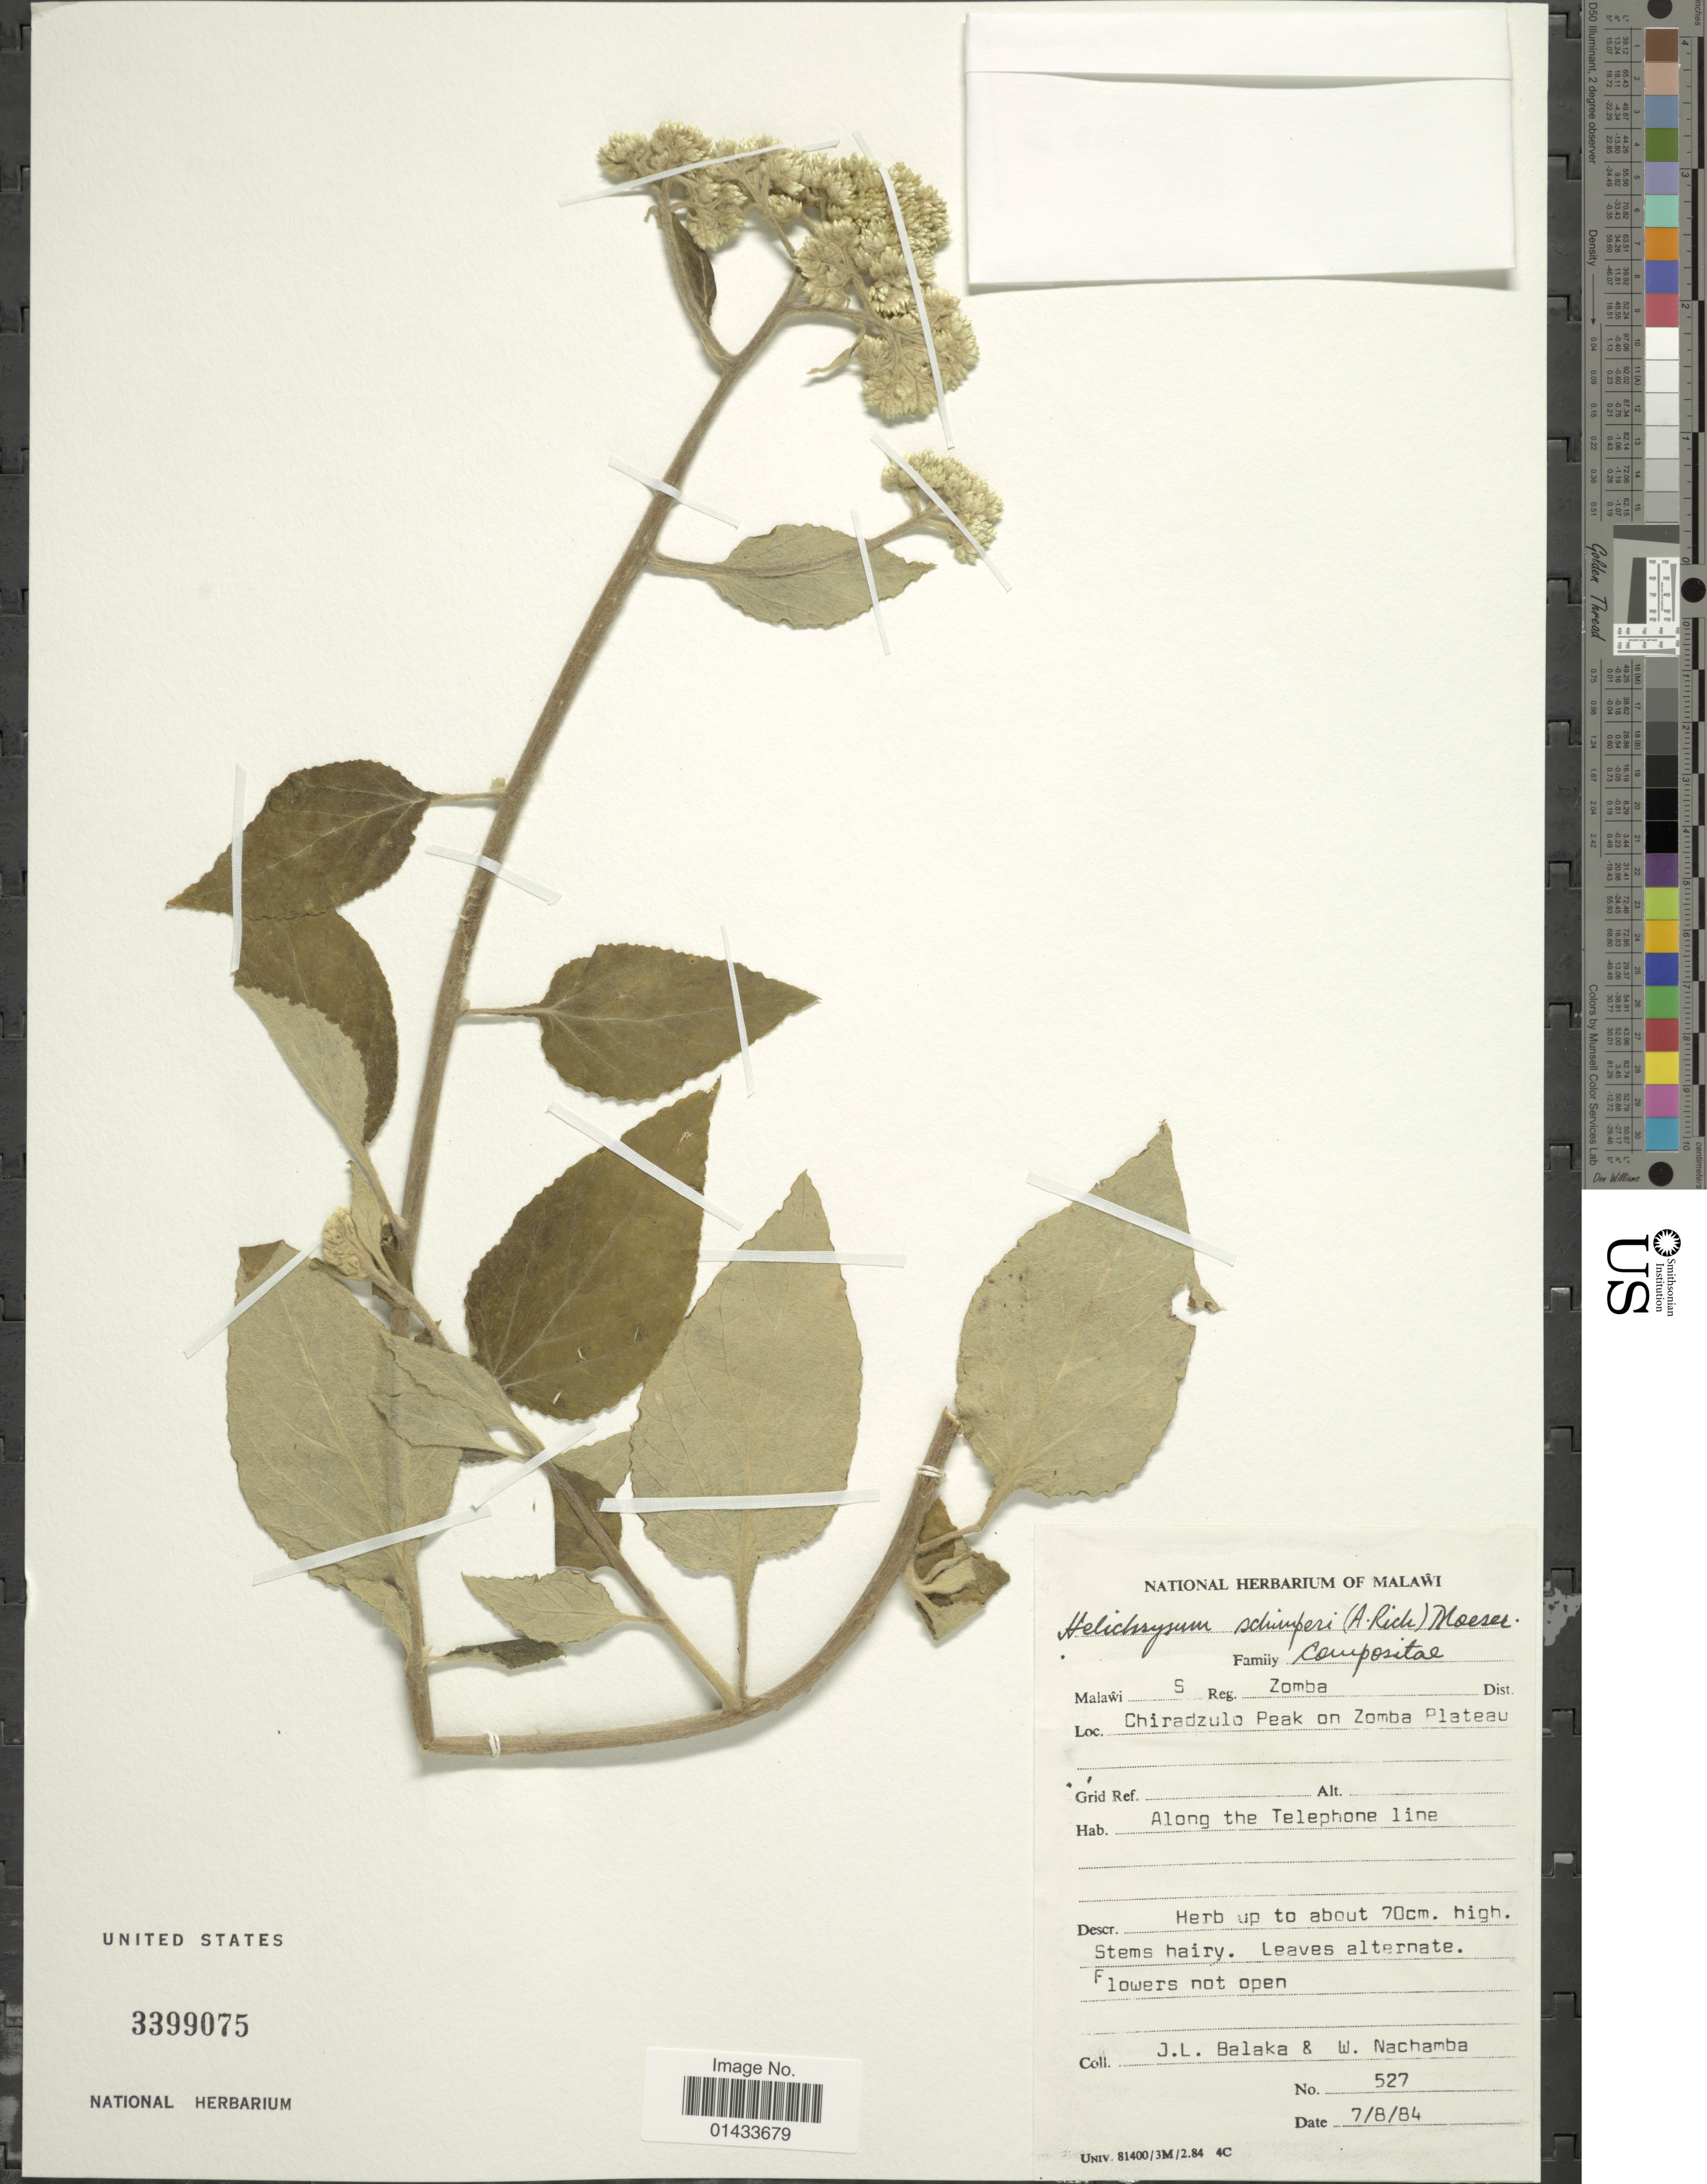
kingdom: Plantae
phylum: Tracheophyta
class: Magnoliopsida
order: Asterales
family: Asteraceae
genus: Helichrysum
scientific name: Helichrysum schimperi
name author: (Sch. Bip.) Moeser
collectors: J. Balaka & W. Nachamba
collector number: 527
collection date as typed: Transcribed d/m/y: 7/8/84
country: Malawi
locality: Malawi S, Reg. Zomba Dist. Chiradzulo Peak on Zomba Plateau, Along the Telephone Line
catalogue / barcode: US 3399075